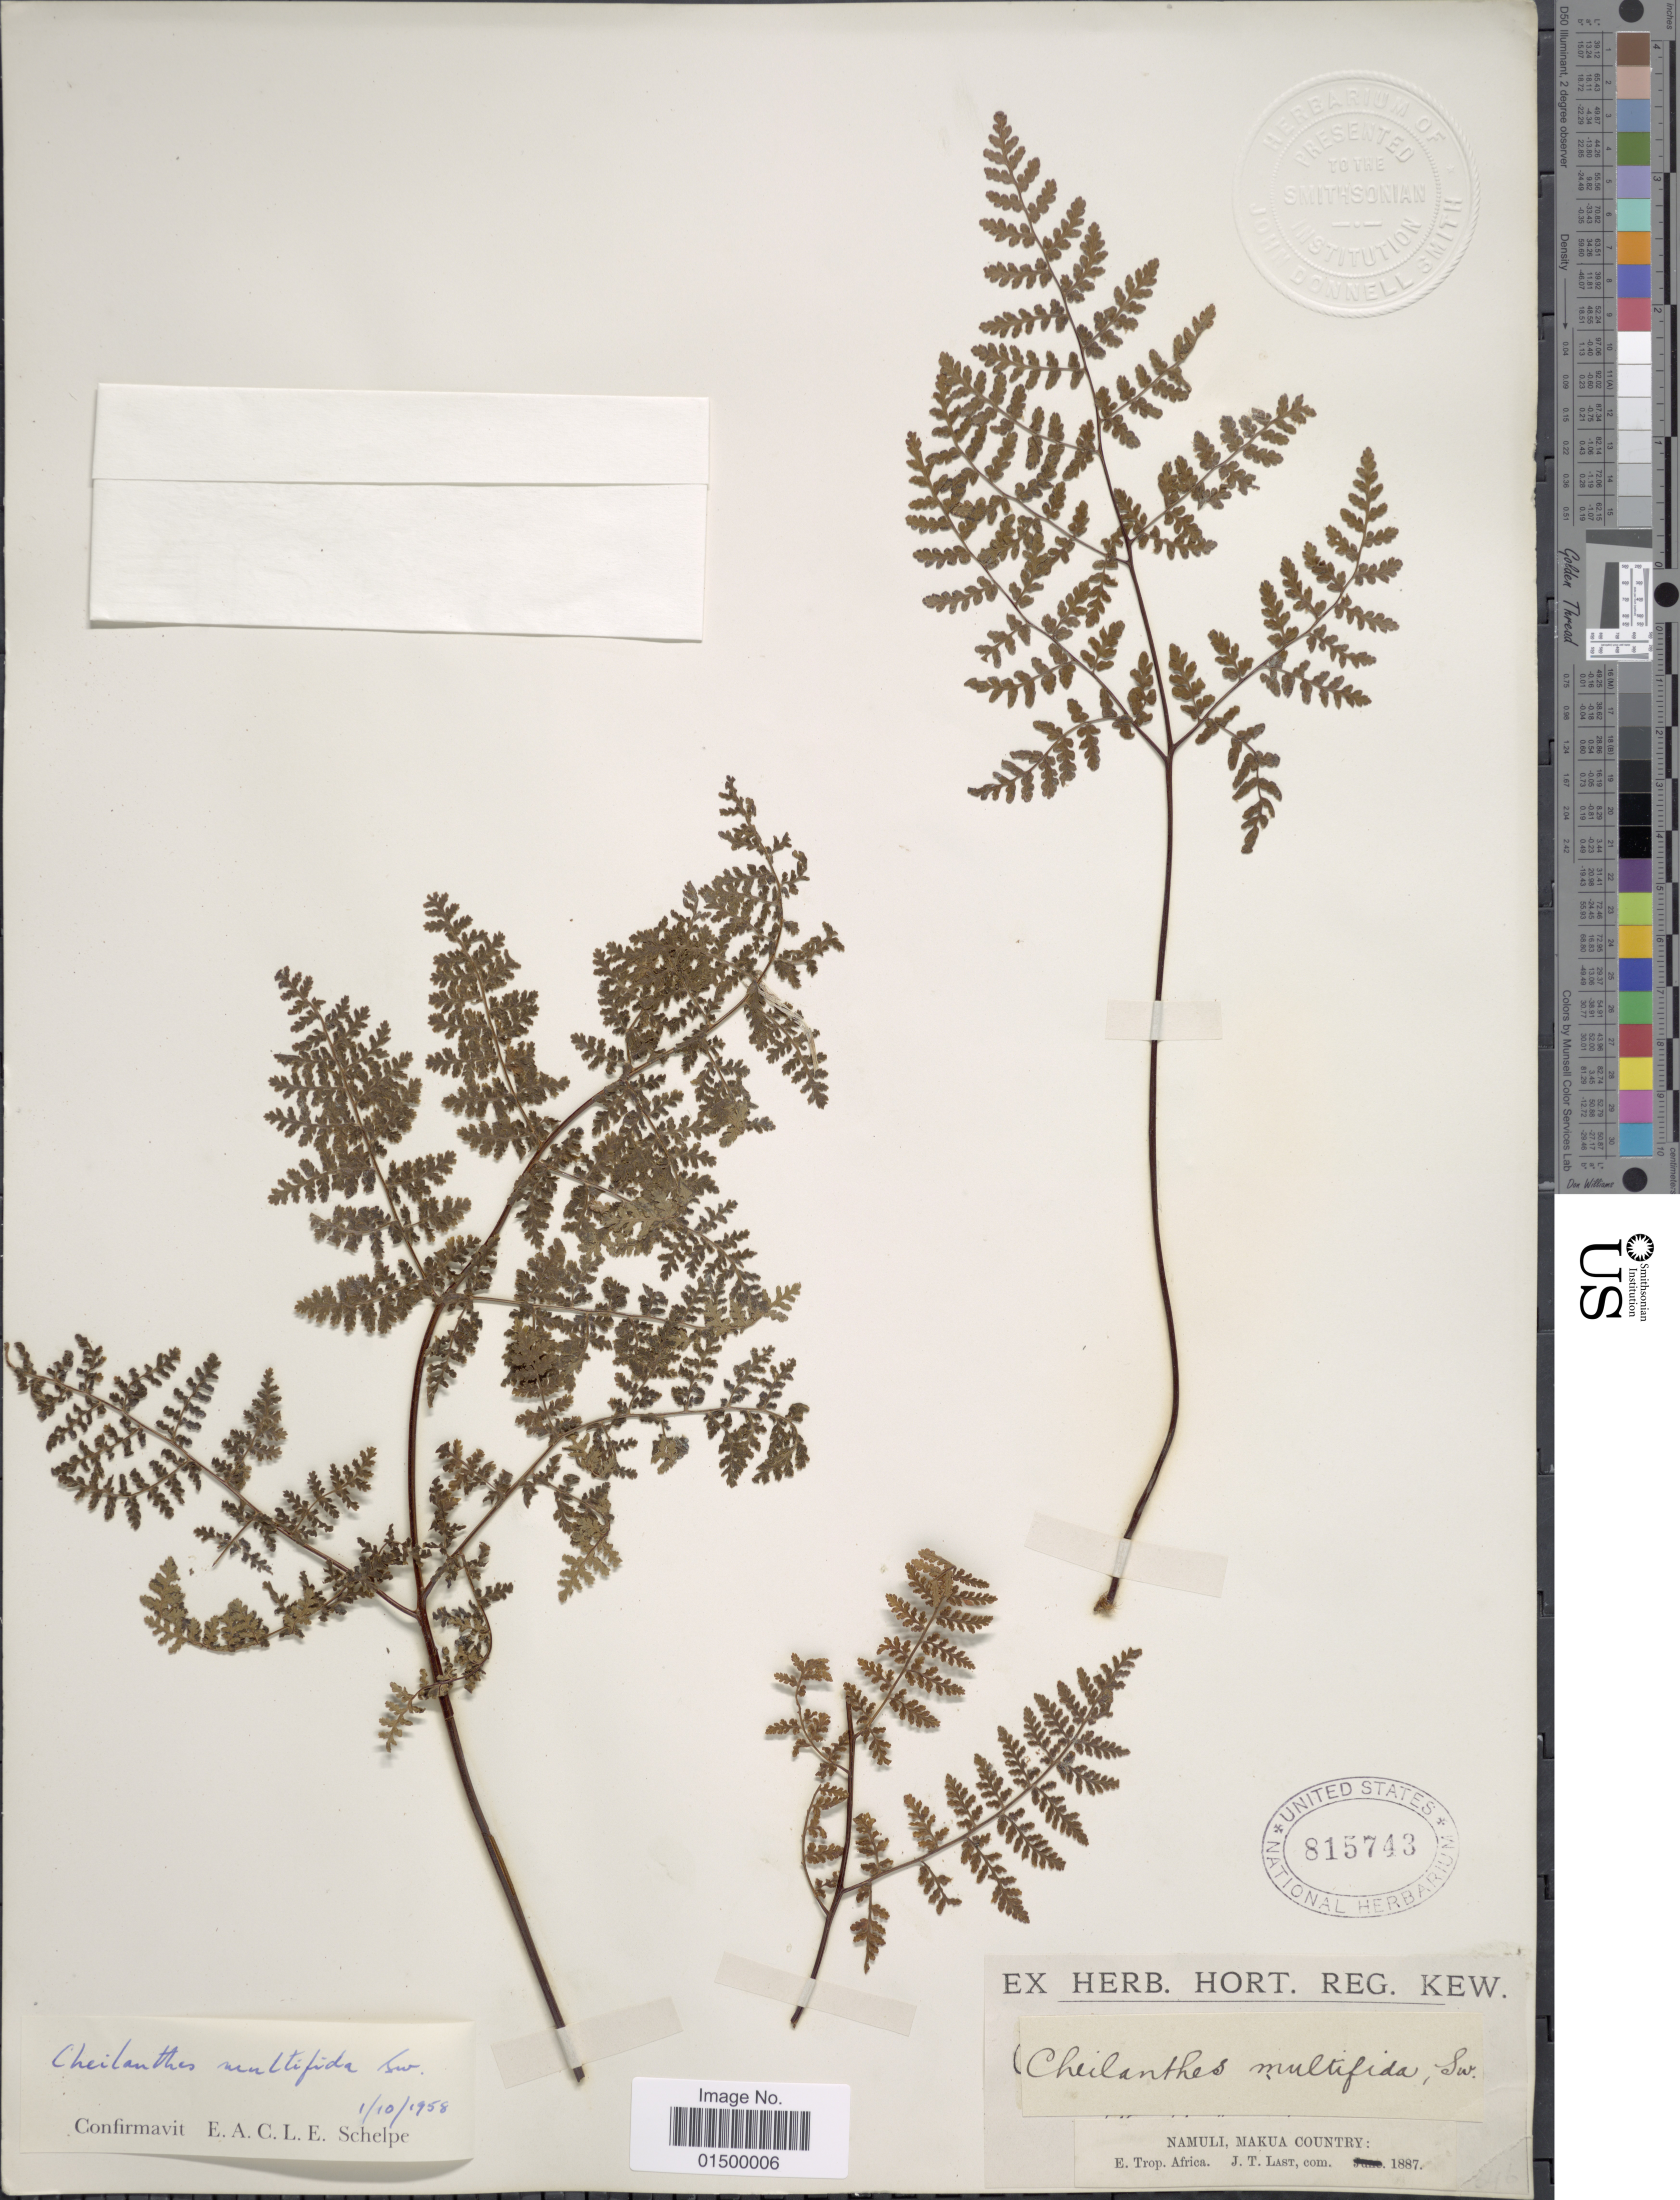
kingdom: Plantae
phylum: Tracheophyta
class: Polypodiopsida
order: Polypodiales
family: Pteridaceae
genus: Cheilanthes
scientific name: Cheilanthes multifida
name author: Sw.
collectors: ex herb. Hort. Reg. Kew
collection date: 1887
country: Mozambique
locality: Namuli, Makua, E. Trop. Africa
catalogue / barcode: US 815743